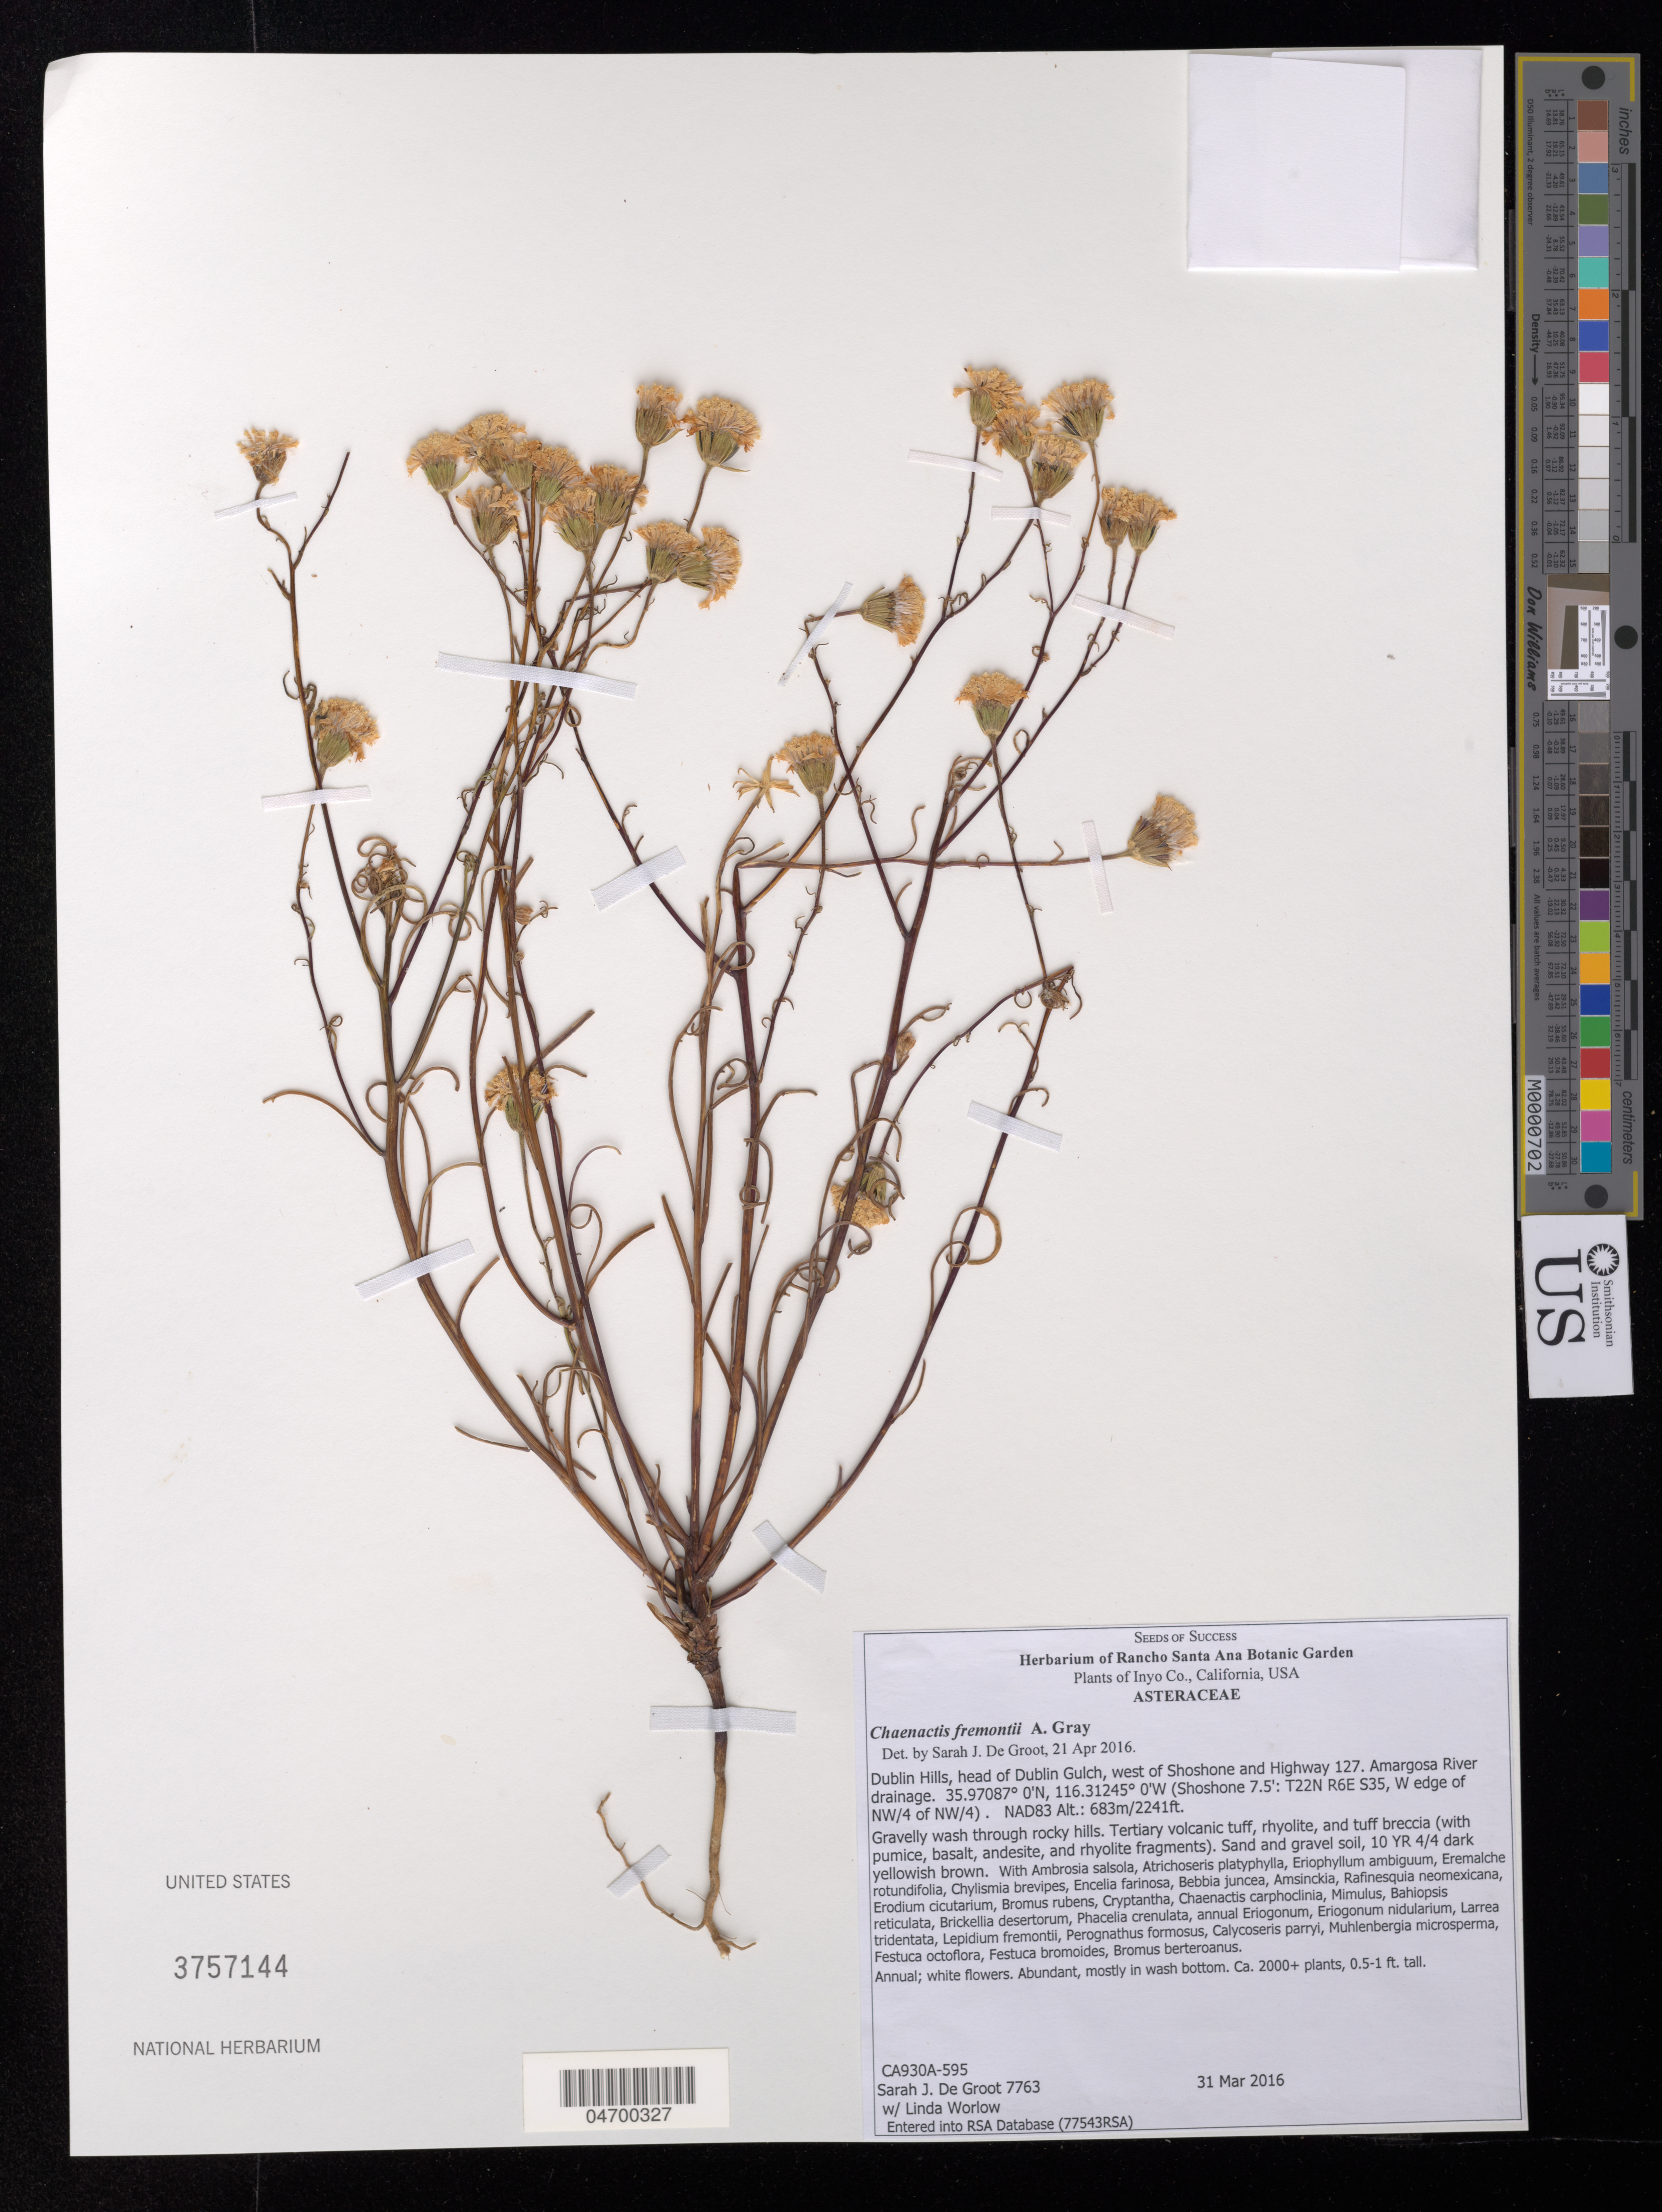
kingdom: Plantae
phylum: Tracheophyta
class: Magnoliopsida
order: Asterales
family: Asteraceae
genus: Chaenactis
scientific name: Chaenactis fremontii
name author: A. Gray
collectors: S. De Groot & L. Worlow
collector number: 7763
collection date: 2016-03-31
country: United States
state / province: California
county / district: Inyo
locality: Inyo Co. Dublin Hills, head of Dublin Gulch,, west of Shoshone and Highway 127. Amargosa River drainage. (Shoshone 7.5': T22N R6E S35, W edge of NW/4 of NW/4). NAD83.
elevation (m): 683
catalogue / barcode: US 3757144